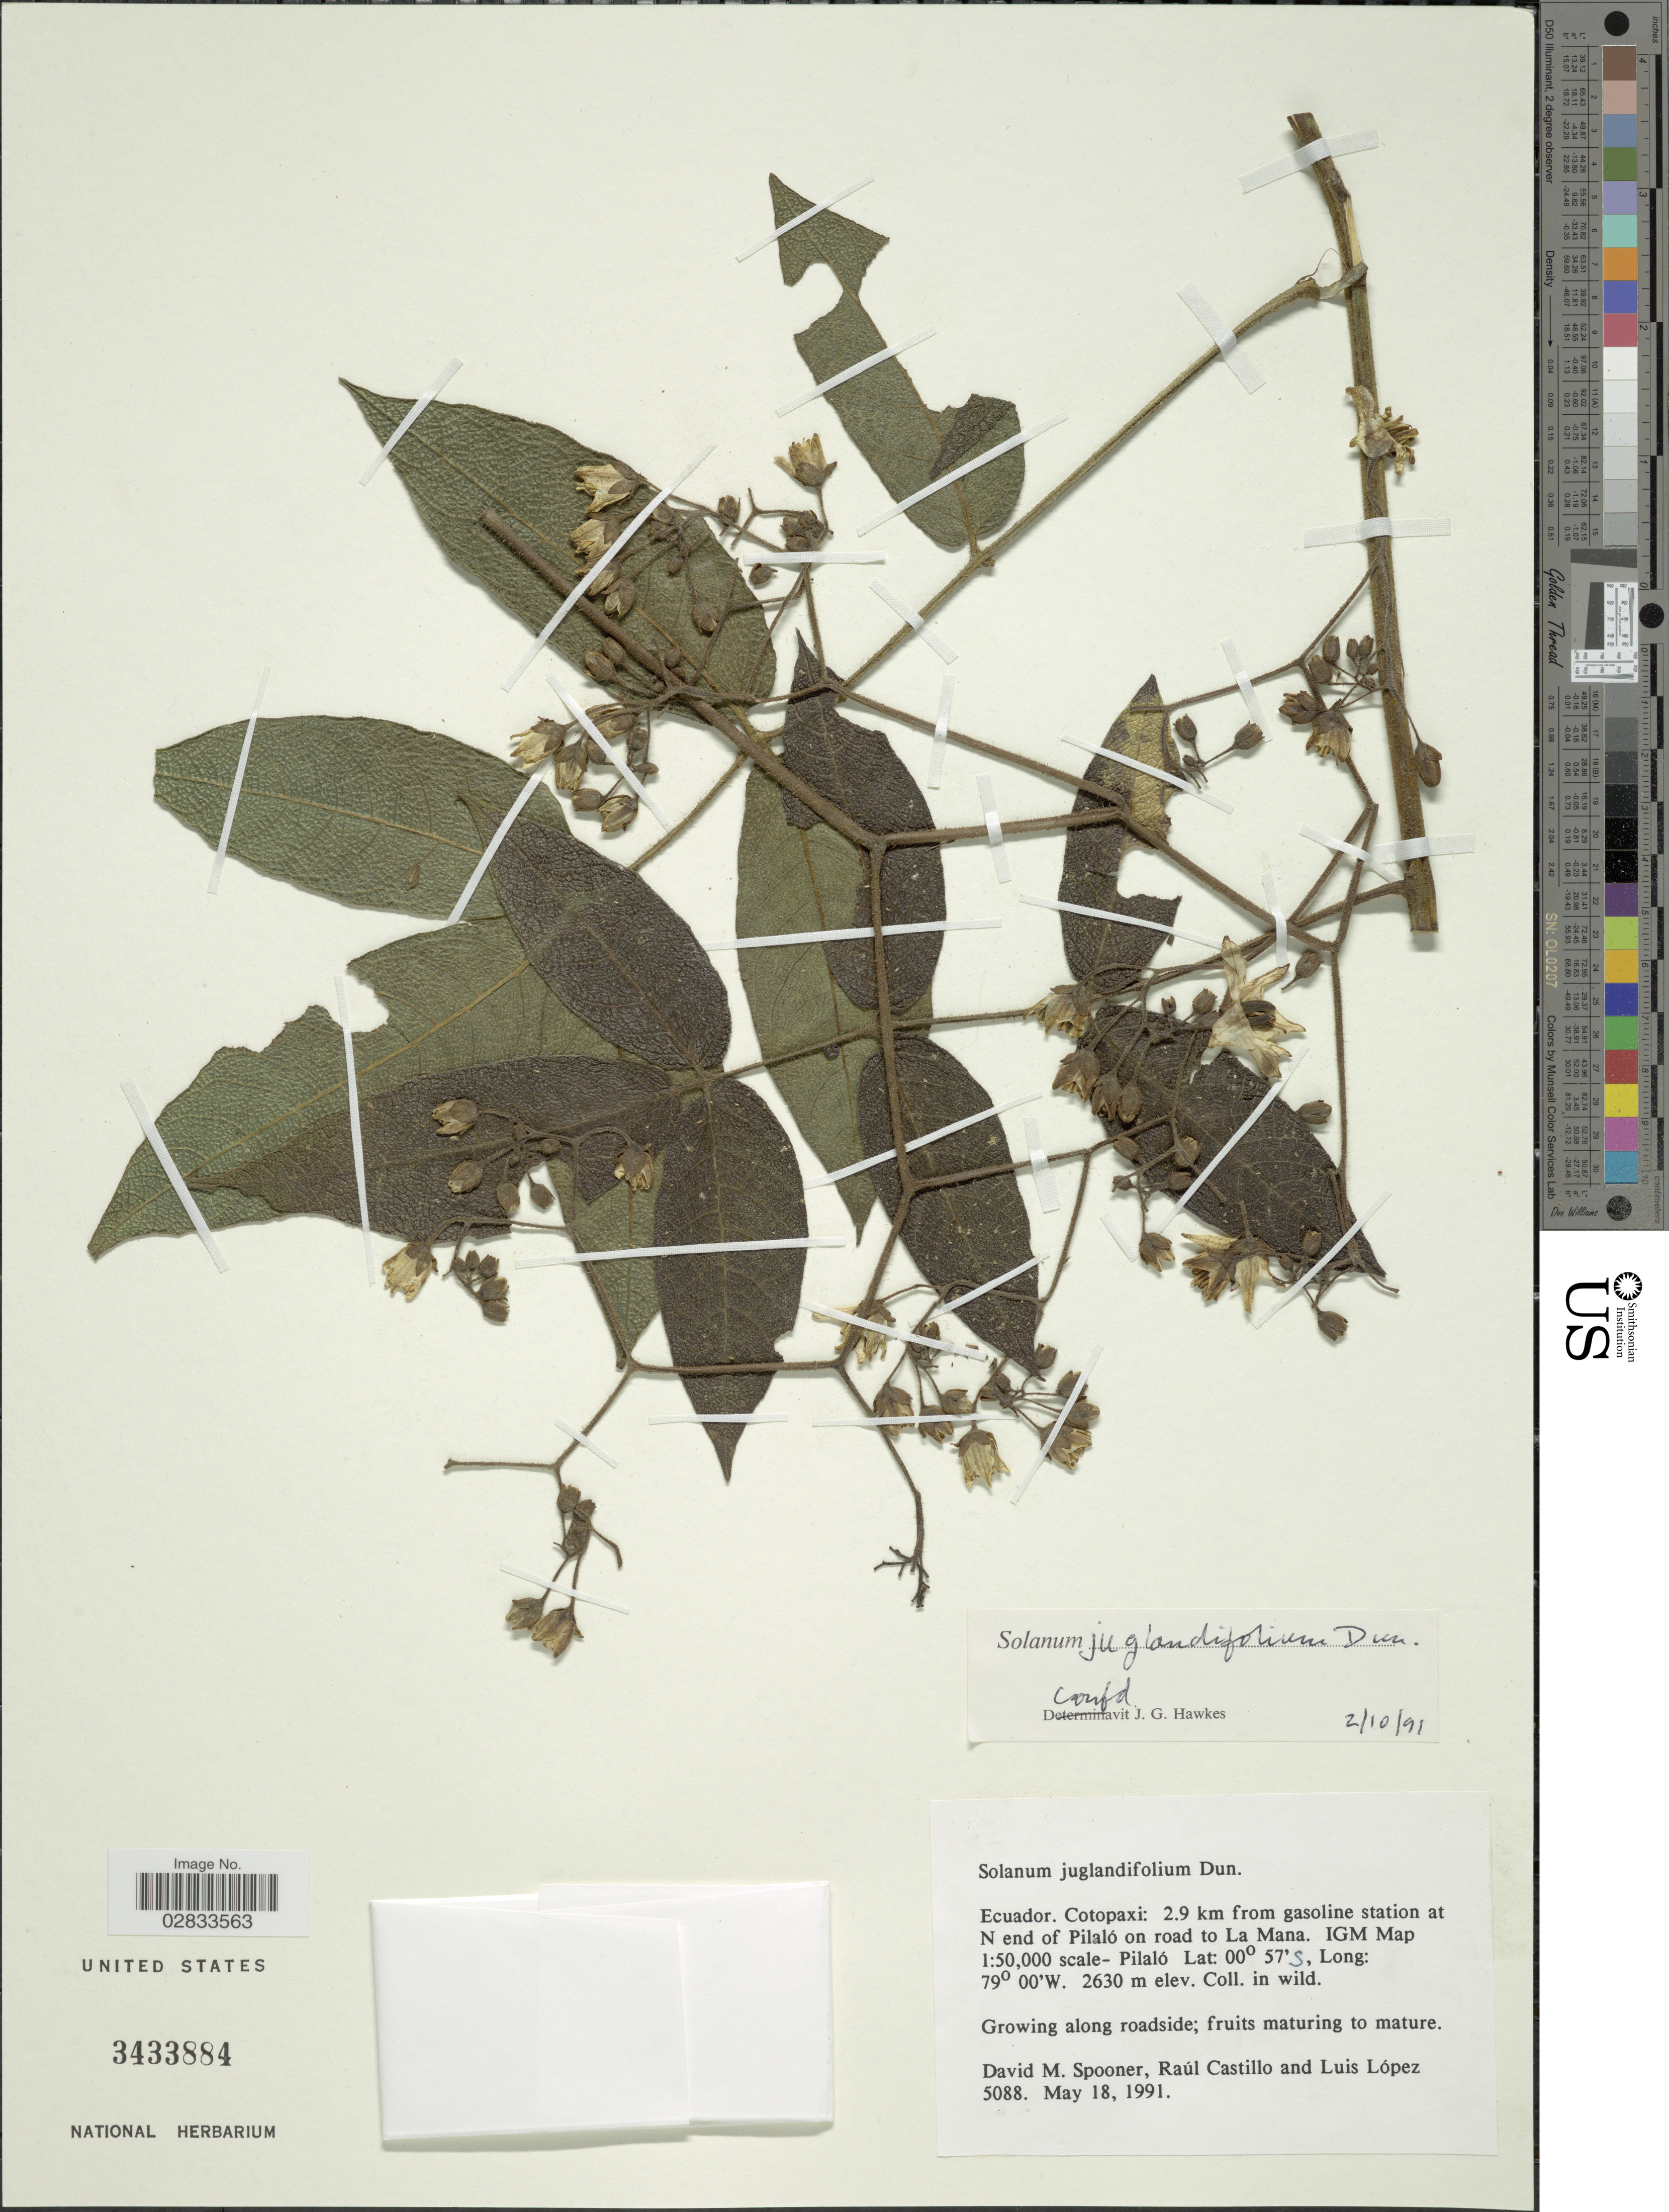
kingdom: Plantae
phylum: Tracheophyta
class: Magnoliopsida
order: Solanales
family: Solanaceae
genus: Solanum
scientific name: Solanum juglandifolium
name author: Dunal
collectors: D. Spooner, R. Castillo & L. López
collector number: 5088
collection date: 1991-05-18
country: Ecuador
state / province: Cotopaxi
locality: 2.9 km from gasoline station at N end of Pilaló on road to La Mana. IGM Map 1:50,000 scale- Pilaló.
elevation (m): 2630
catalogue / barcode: US 3433884